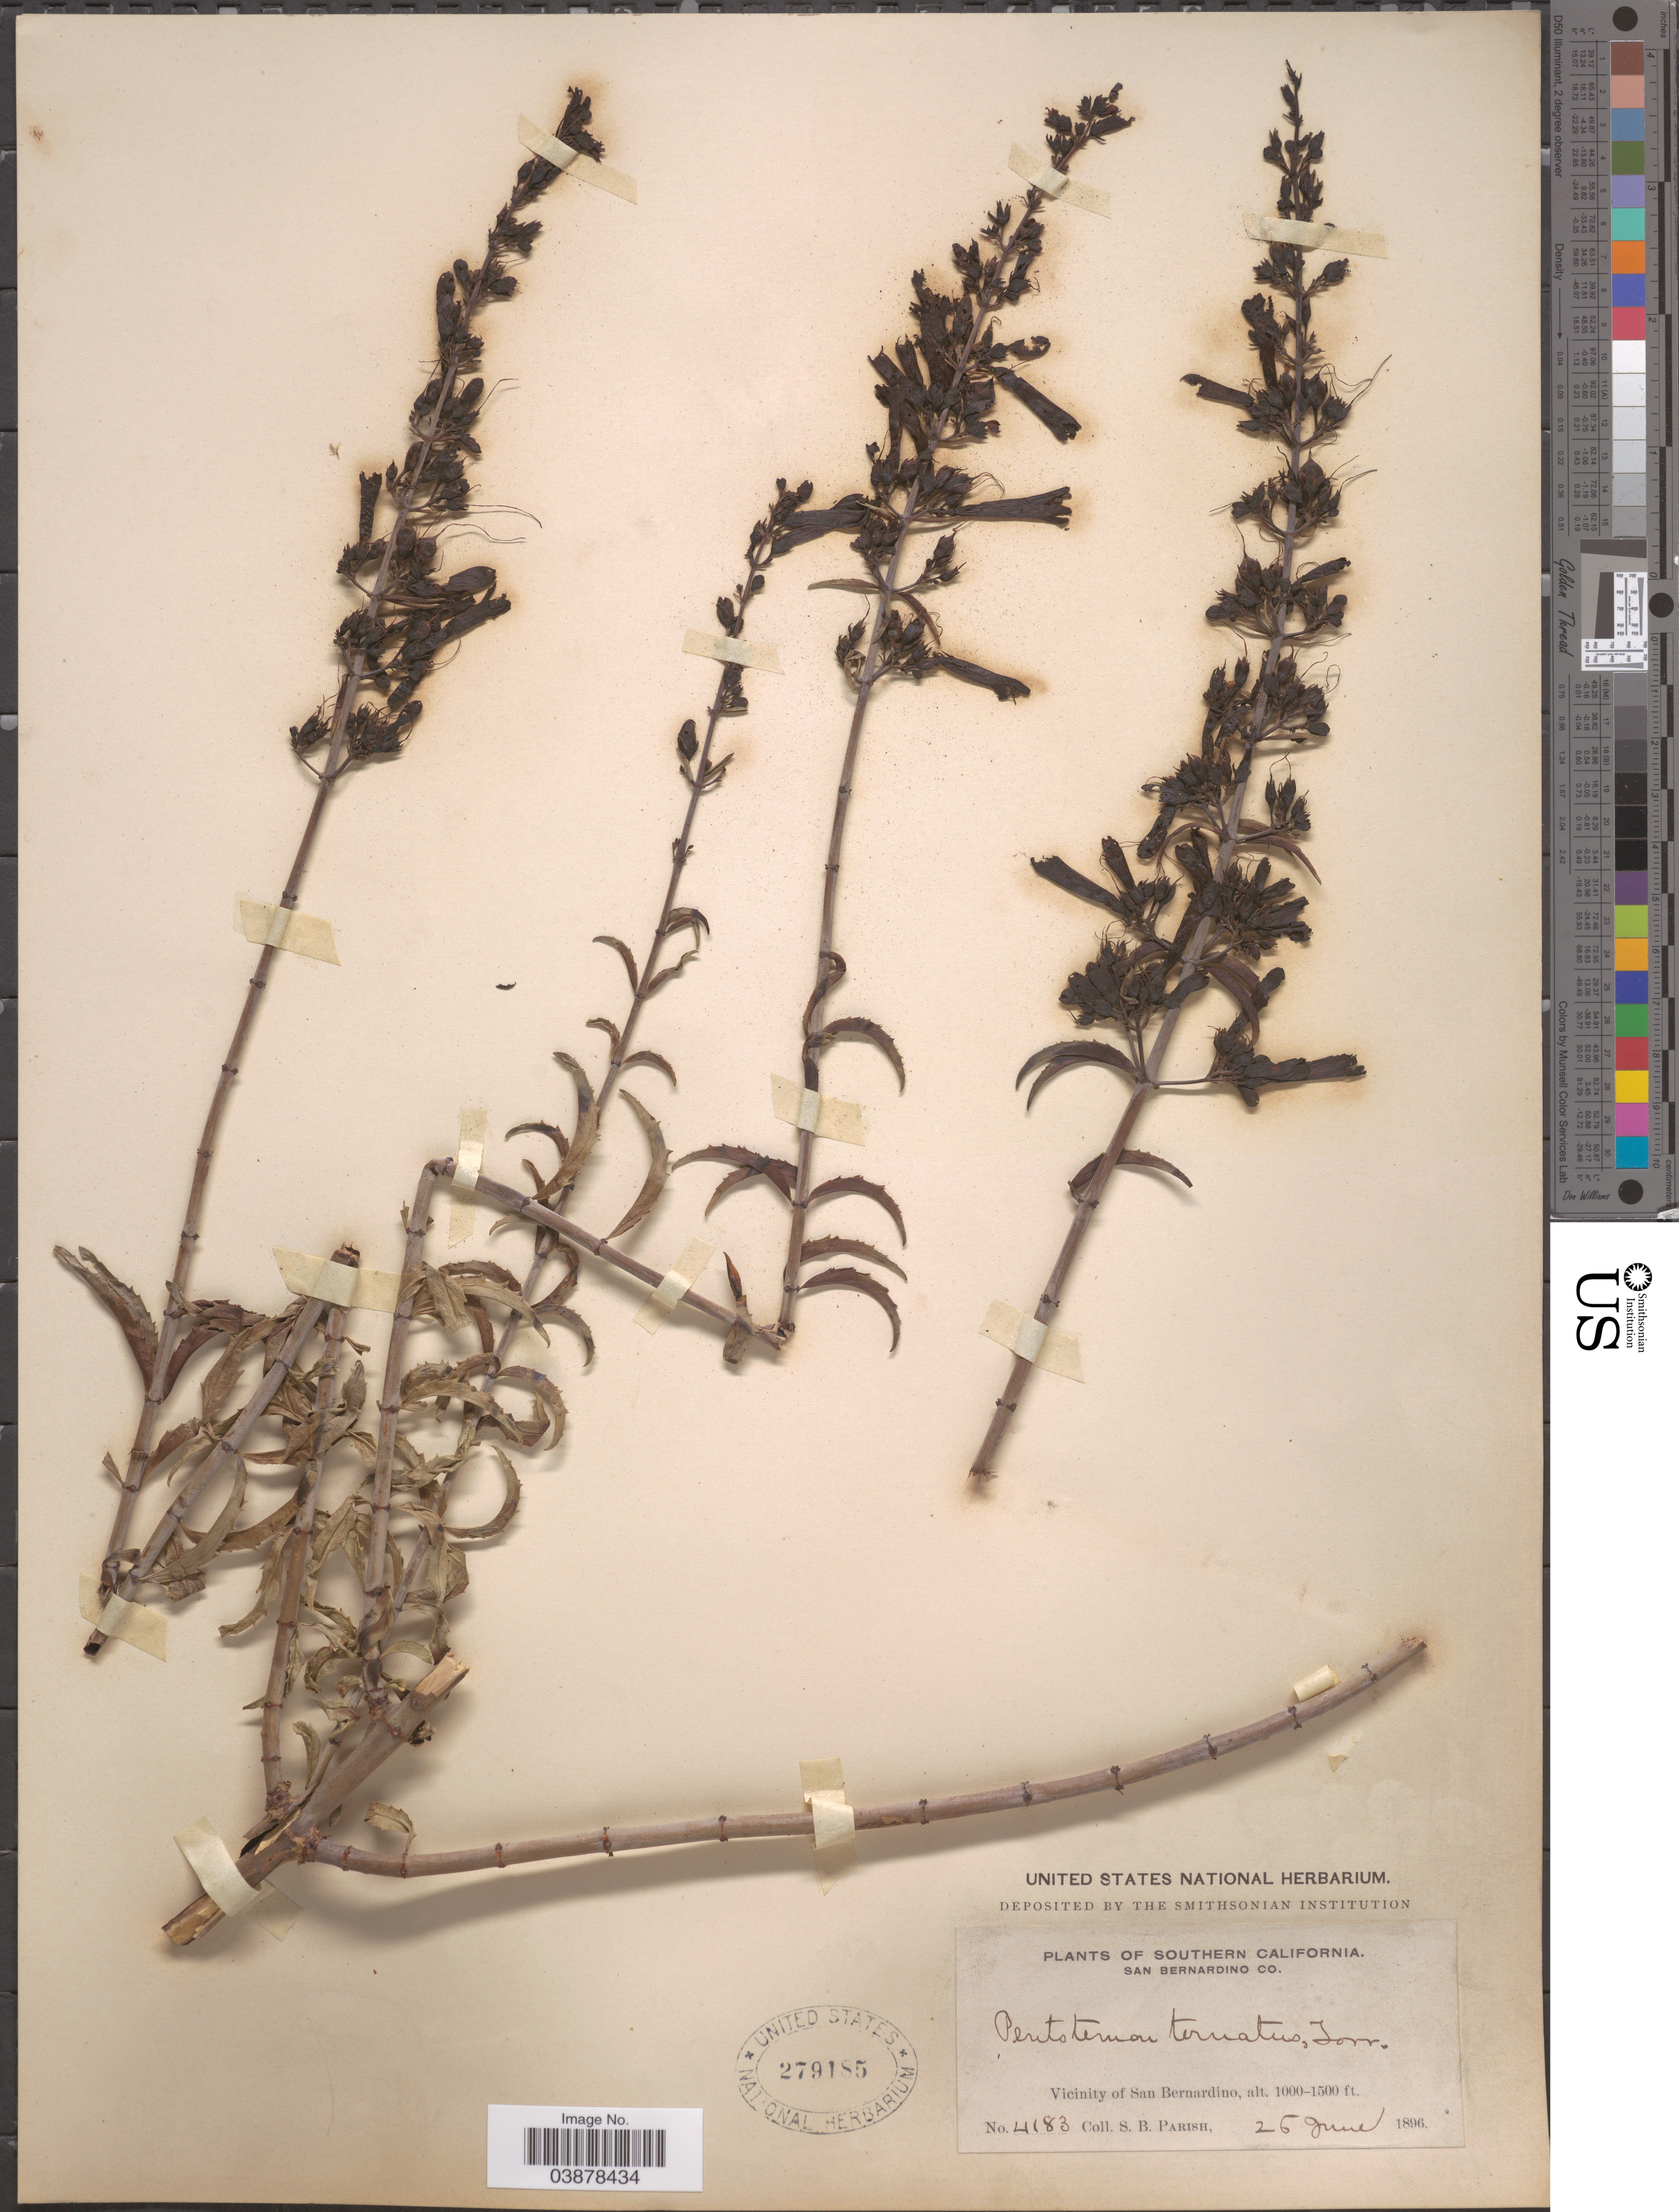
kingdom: Plantae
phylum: Tracheophyta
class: Magnoliopsida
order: Lamiales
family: Plantaginaceae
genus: Penstemon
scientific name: Penstemon ternatus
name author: Torr. ex A. Gray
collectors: S. B. Parish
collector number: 4183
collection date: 1896-06-25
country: United States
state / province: California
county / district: San Bernardino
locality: Southern California. San Bernardino Co. Vicinity of San Bernardino.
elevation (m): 305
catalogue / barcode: US 279185